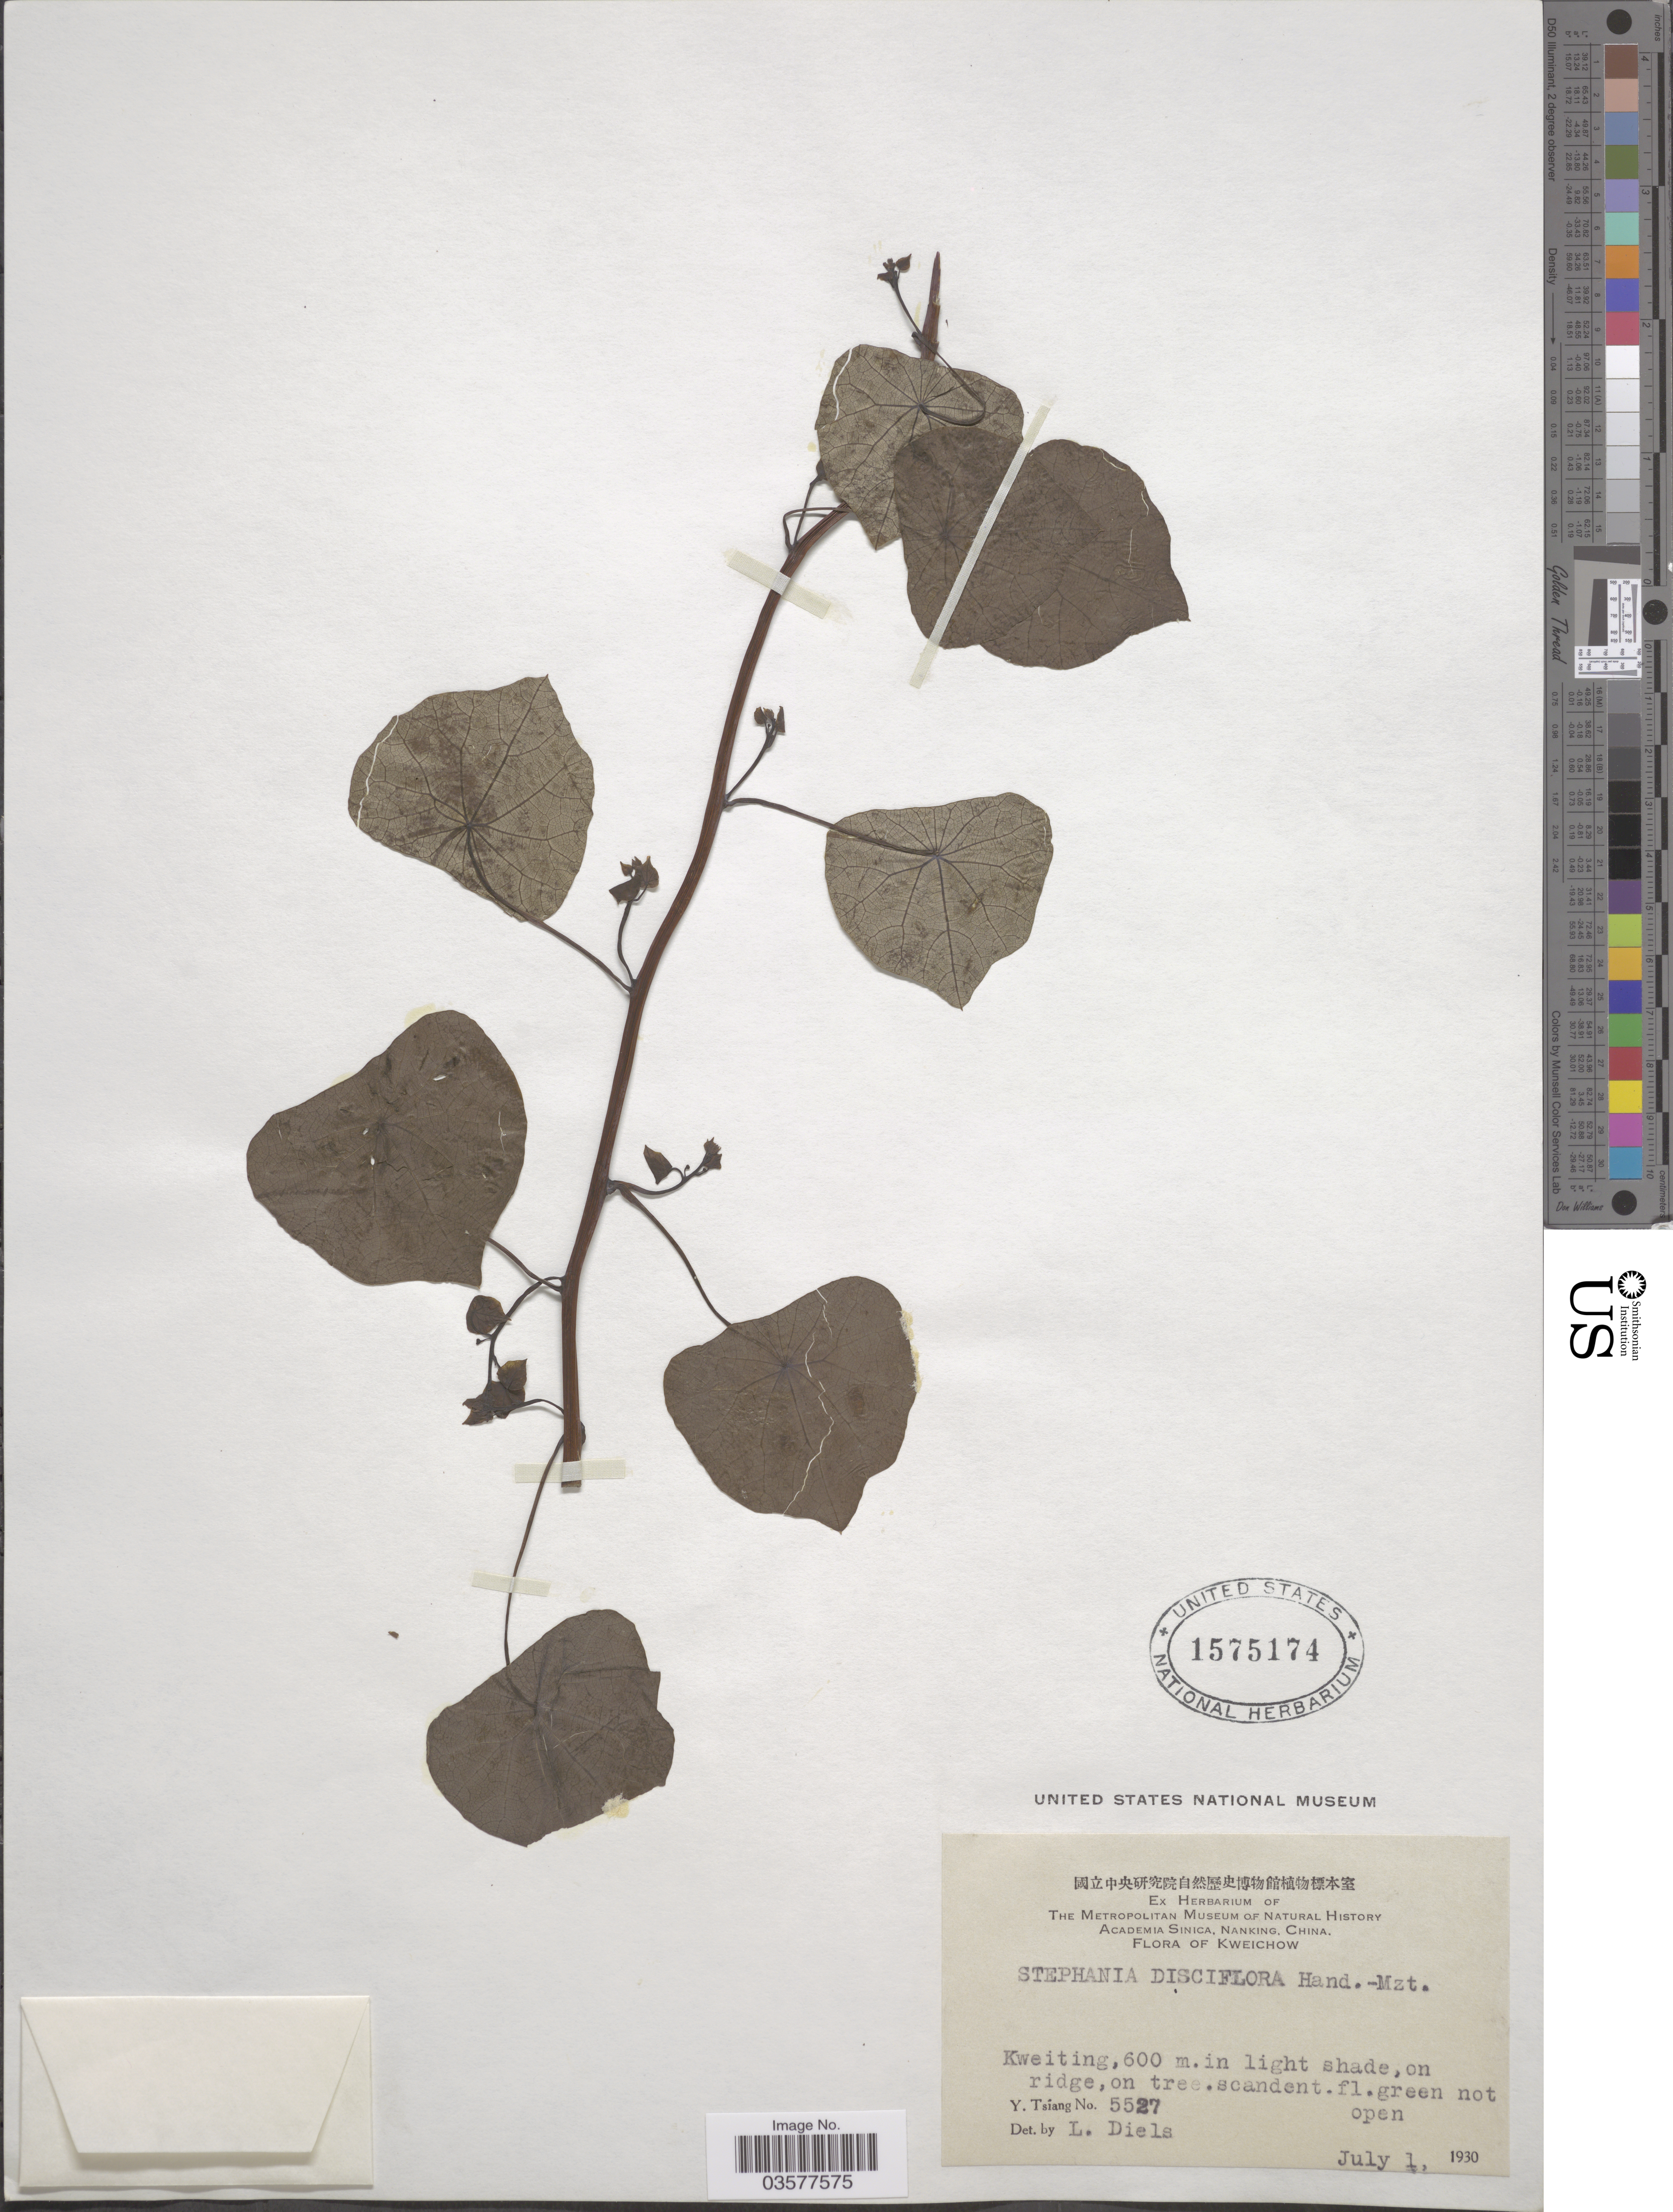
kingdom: Plantae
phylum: Tracheophyta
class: Magnoliopsida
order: Ranunculales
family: Menispermaceae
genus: Stephania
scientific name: Stephania disciflora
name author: Hand.-Mazz.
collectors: Y. Tsiang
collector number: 5527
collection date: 1930-07-01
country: China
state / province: Guizhou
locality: Kweichow. Kweiting.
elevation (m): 600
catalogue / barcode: US 1575174